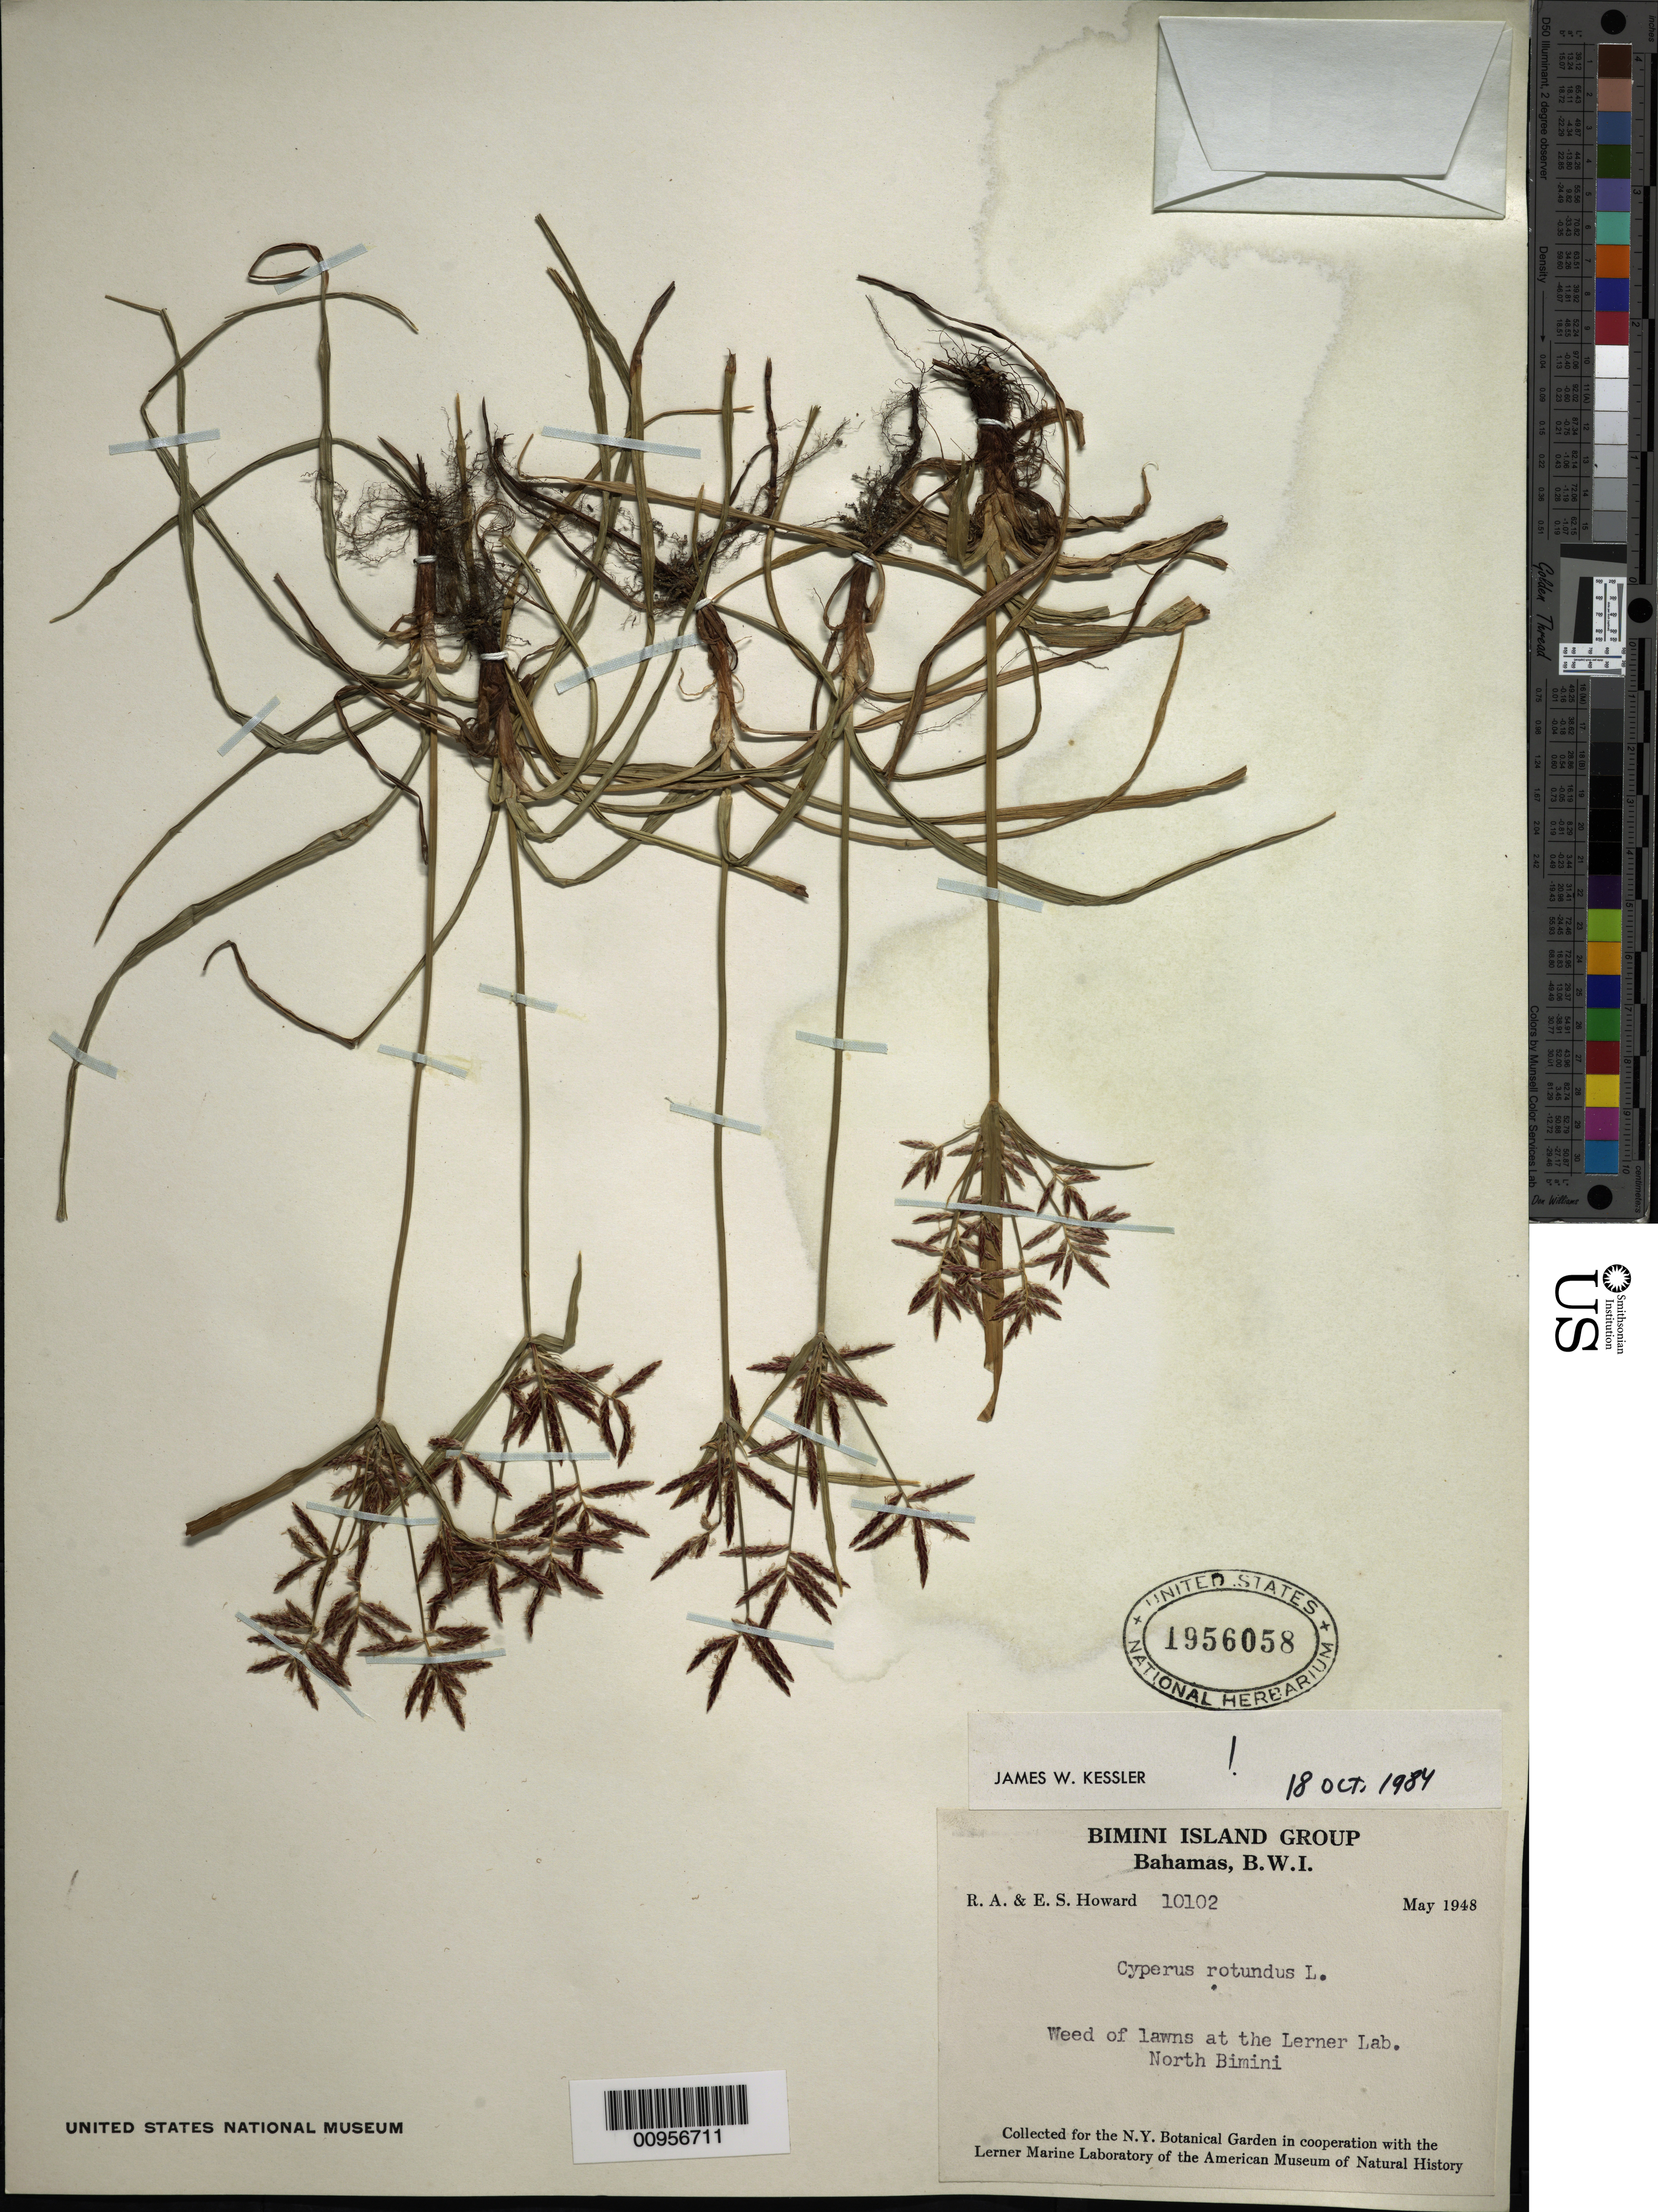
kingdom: Plantae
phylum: Tracheophyta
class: Liliopsida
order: Poales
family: Cyperaceae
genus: Cyperus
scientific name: Cyperus rotundus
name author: L.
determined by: Kessler, J. W.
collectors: R. A. Howard & E. S. Howard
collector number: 10102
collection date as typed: May 1948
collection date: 1948-05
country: Bahamas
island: North Bimini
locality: Lerner Lab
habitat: Lawns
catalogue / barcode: US 1956058